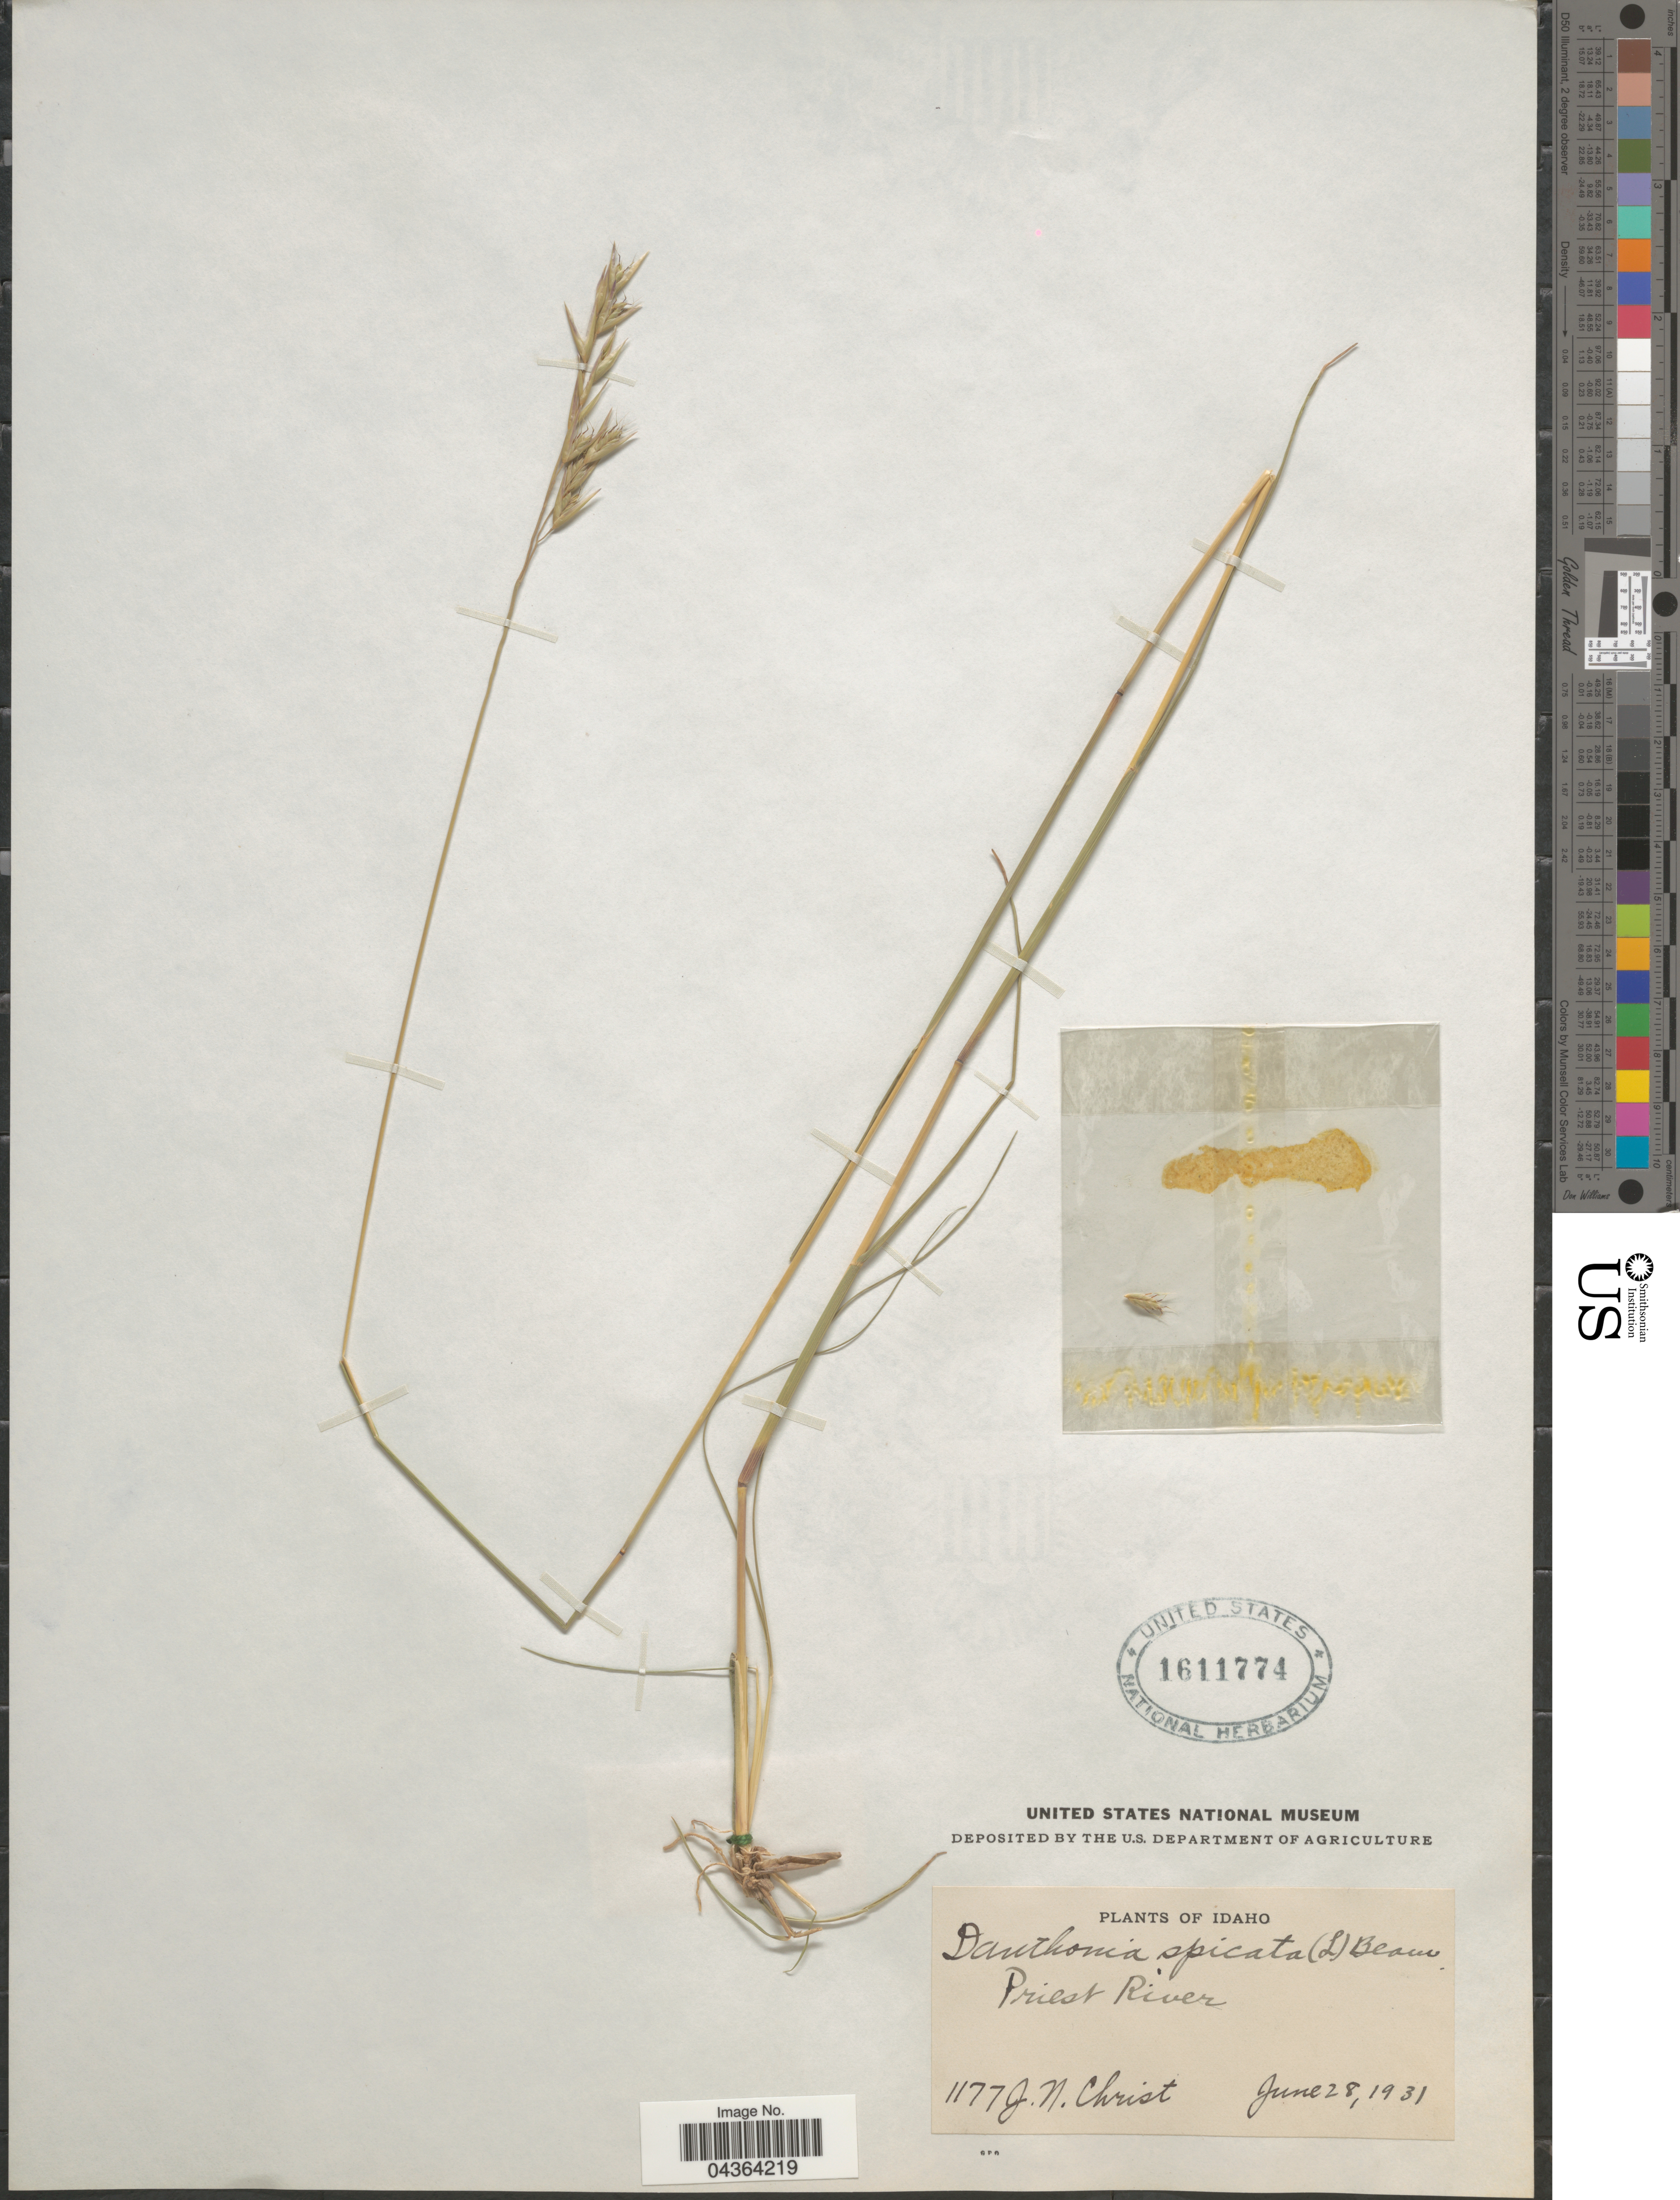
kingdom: Plantae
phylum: Tracheophyta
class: Liliopsida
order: Poales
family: Poaceae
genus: Danthonia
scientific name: Danthonia spicata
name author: (L.) P. Beauv. ex Roem. & Schult.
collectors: J. Christ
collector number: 177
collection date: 1931-06-28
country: United States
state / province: Idaho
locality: Priest Lake.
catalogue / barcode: US 1611774